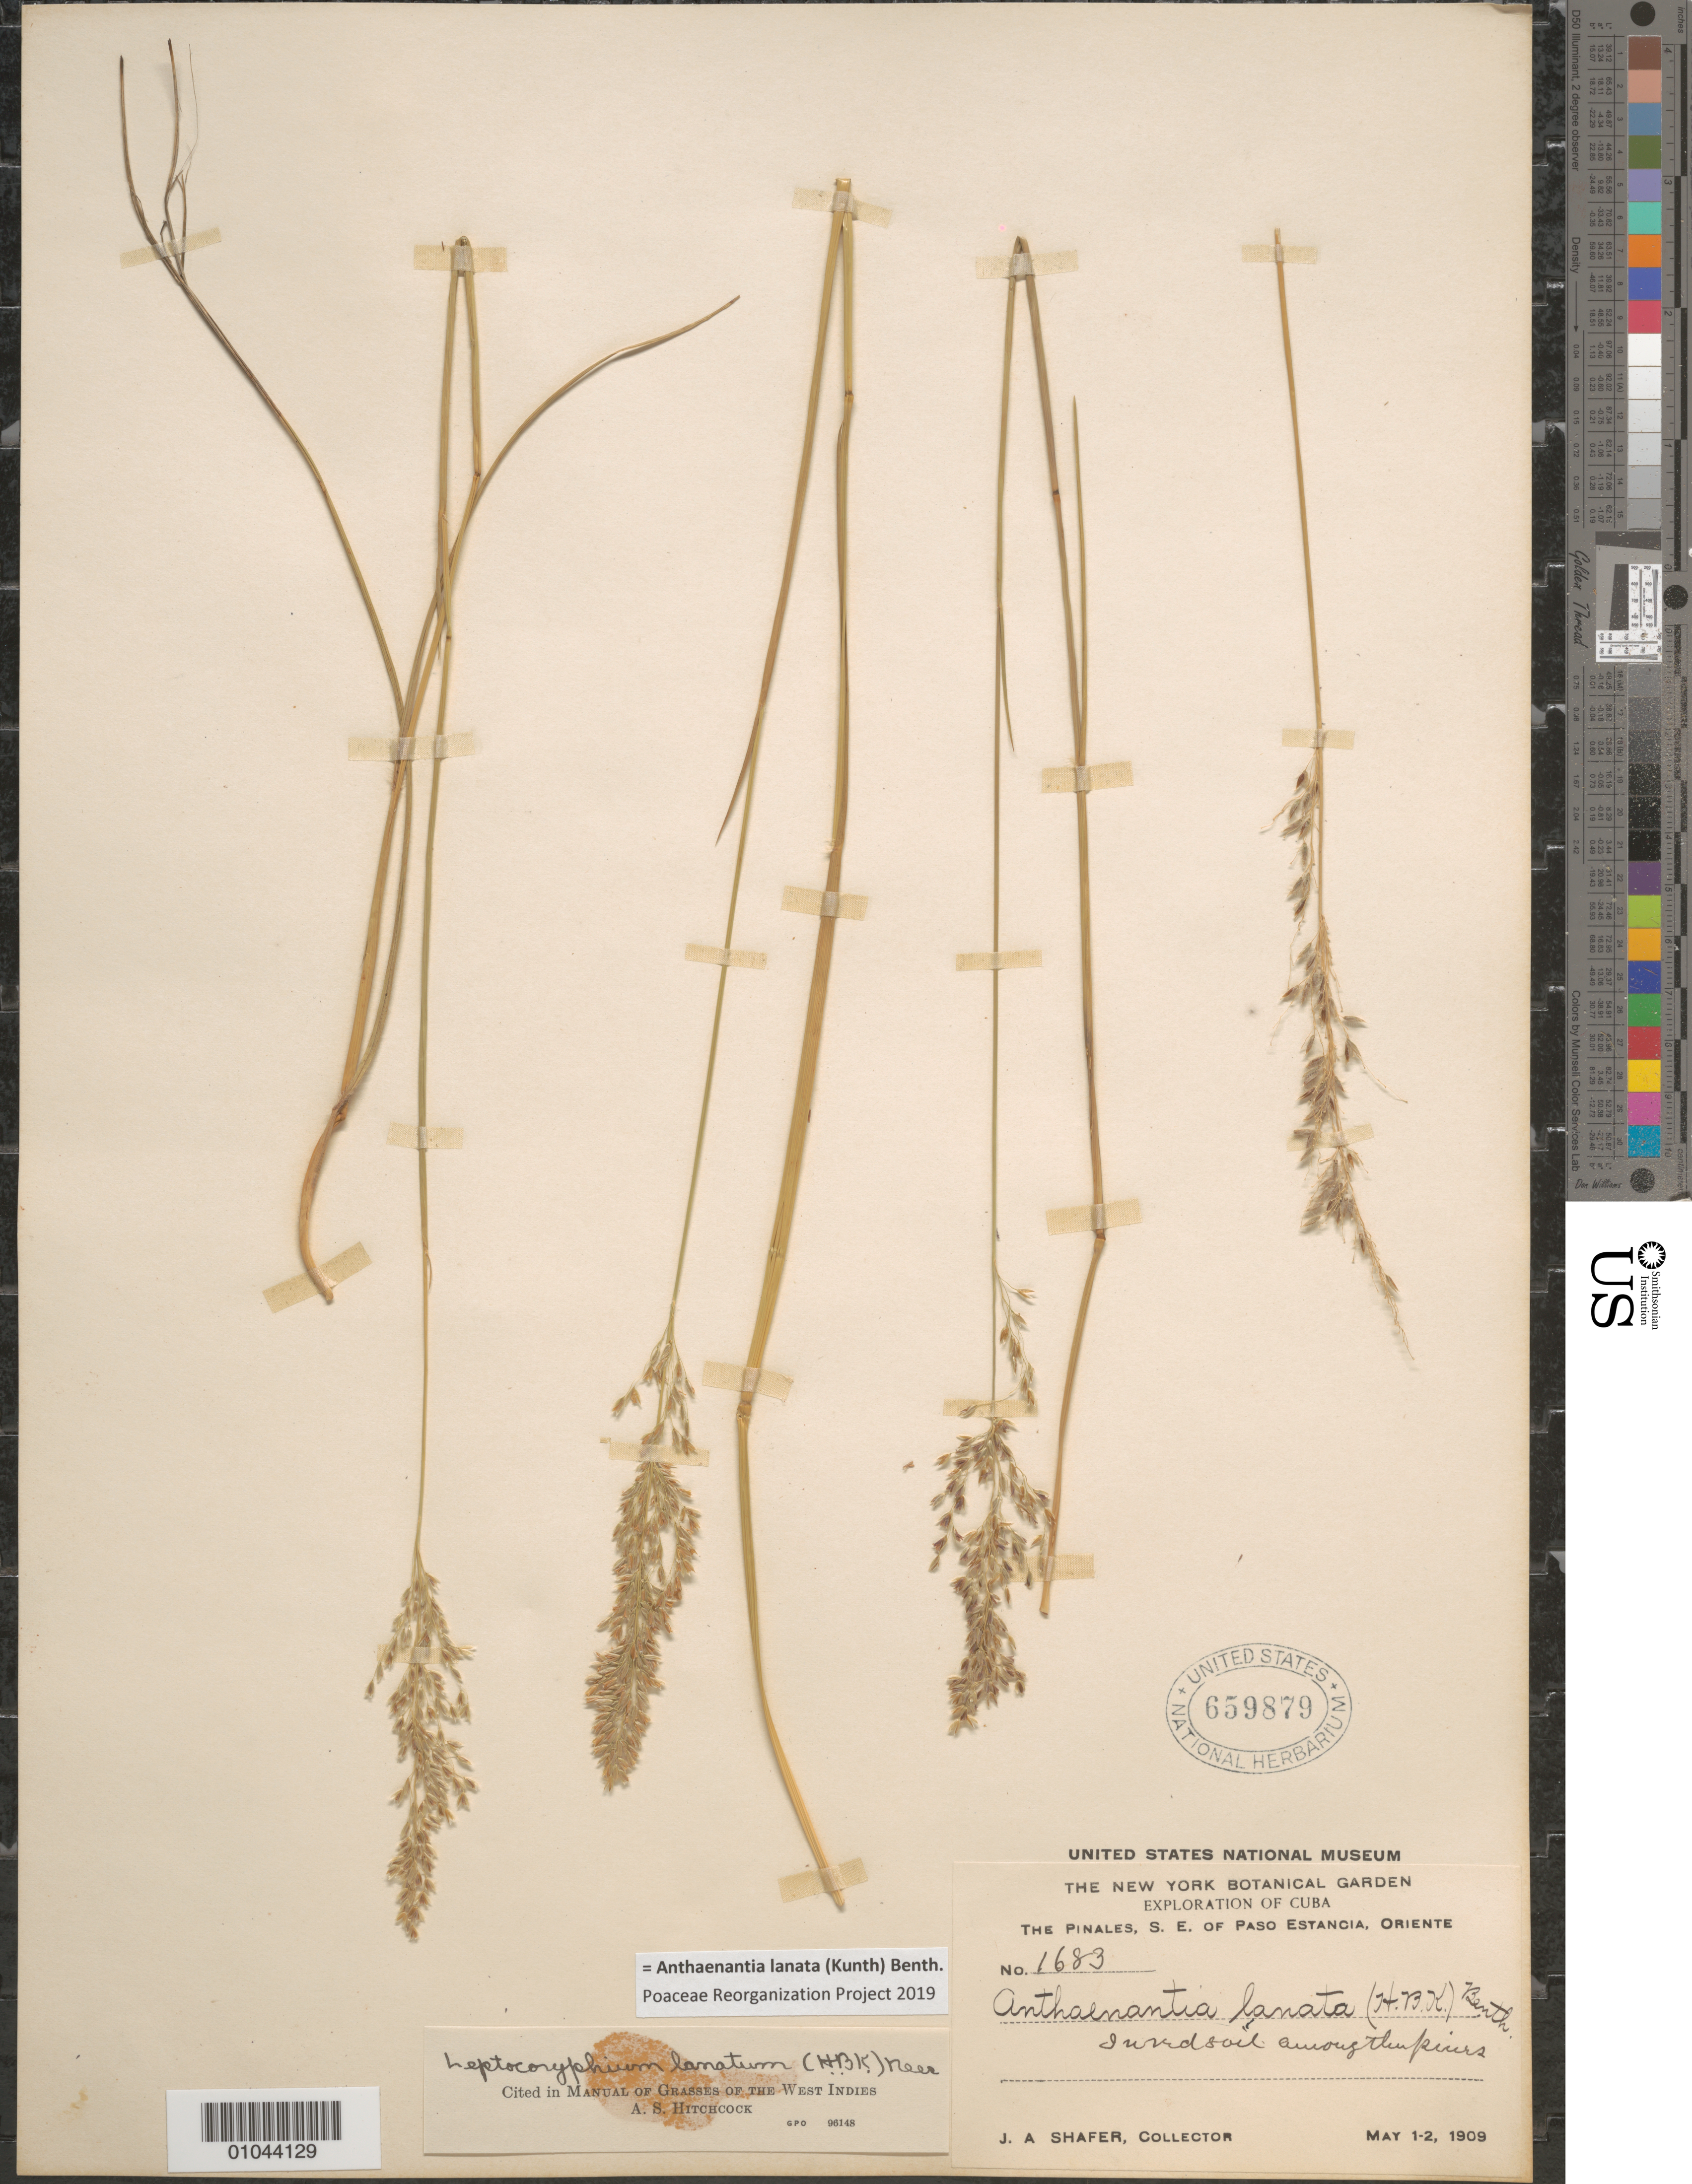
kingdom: Plantae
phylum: Tracheophyta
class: Liliopsida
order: Poales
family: Poaceae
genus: Leptocoryphium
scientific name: Leptocoryphium lanatum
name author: (Kunth) Nees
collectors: J. A. Shafer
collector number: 1683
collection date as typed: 01 May 1909 and 02 May 1909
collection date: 1909-05-01,1909-05-02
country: Cuba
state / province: Granma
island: Cuba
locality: The Pinales, S E of Paso Estancia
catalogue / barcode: US 659879